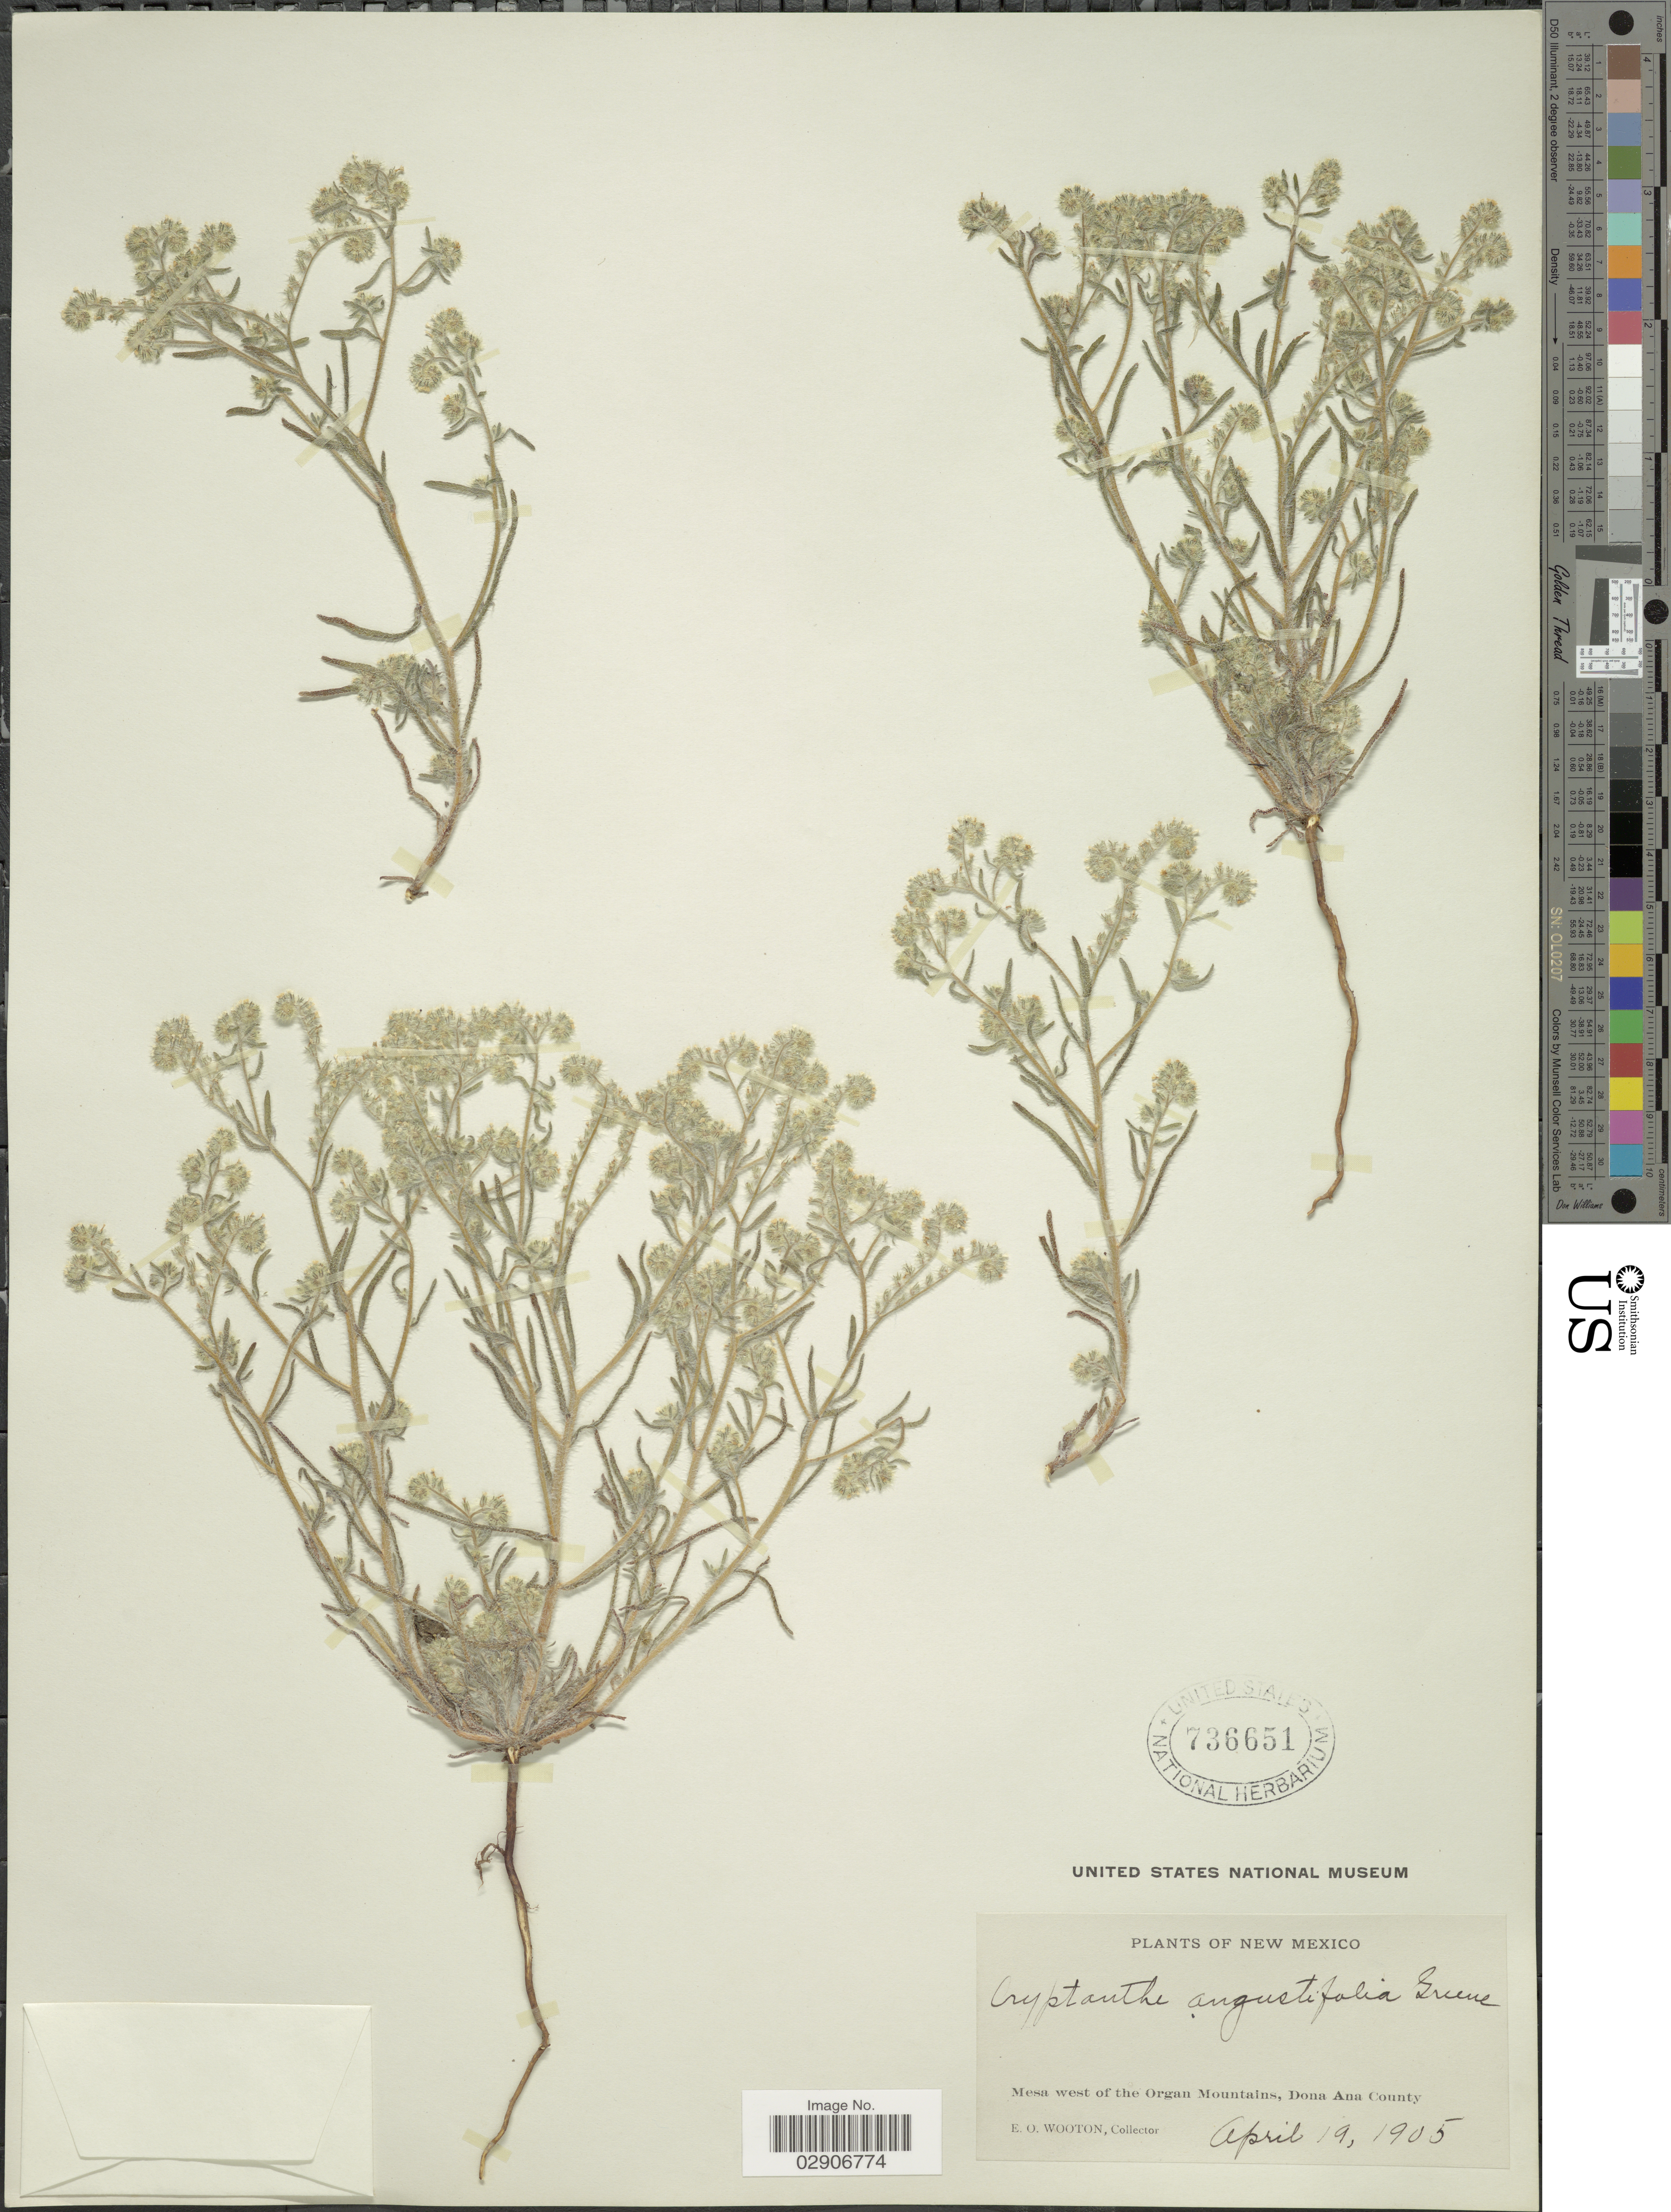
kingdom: Plantae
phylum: Tracheophyta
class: Magnoliopsida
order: Boraginales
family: Boraginaceae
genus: Cryptantha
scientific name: Cryptantha angustifolia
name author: (Torr.) Greene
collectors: E. O. Wooton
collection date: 1905-04-19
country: United States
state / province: New Mexico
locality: Mesa west of the Organ Mountains, Dona Ana County.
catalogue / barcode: US 736651